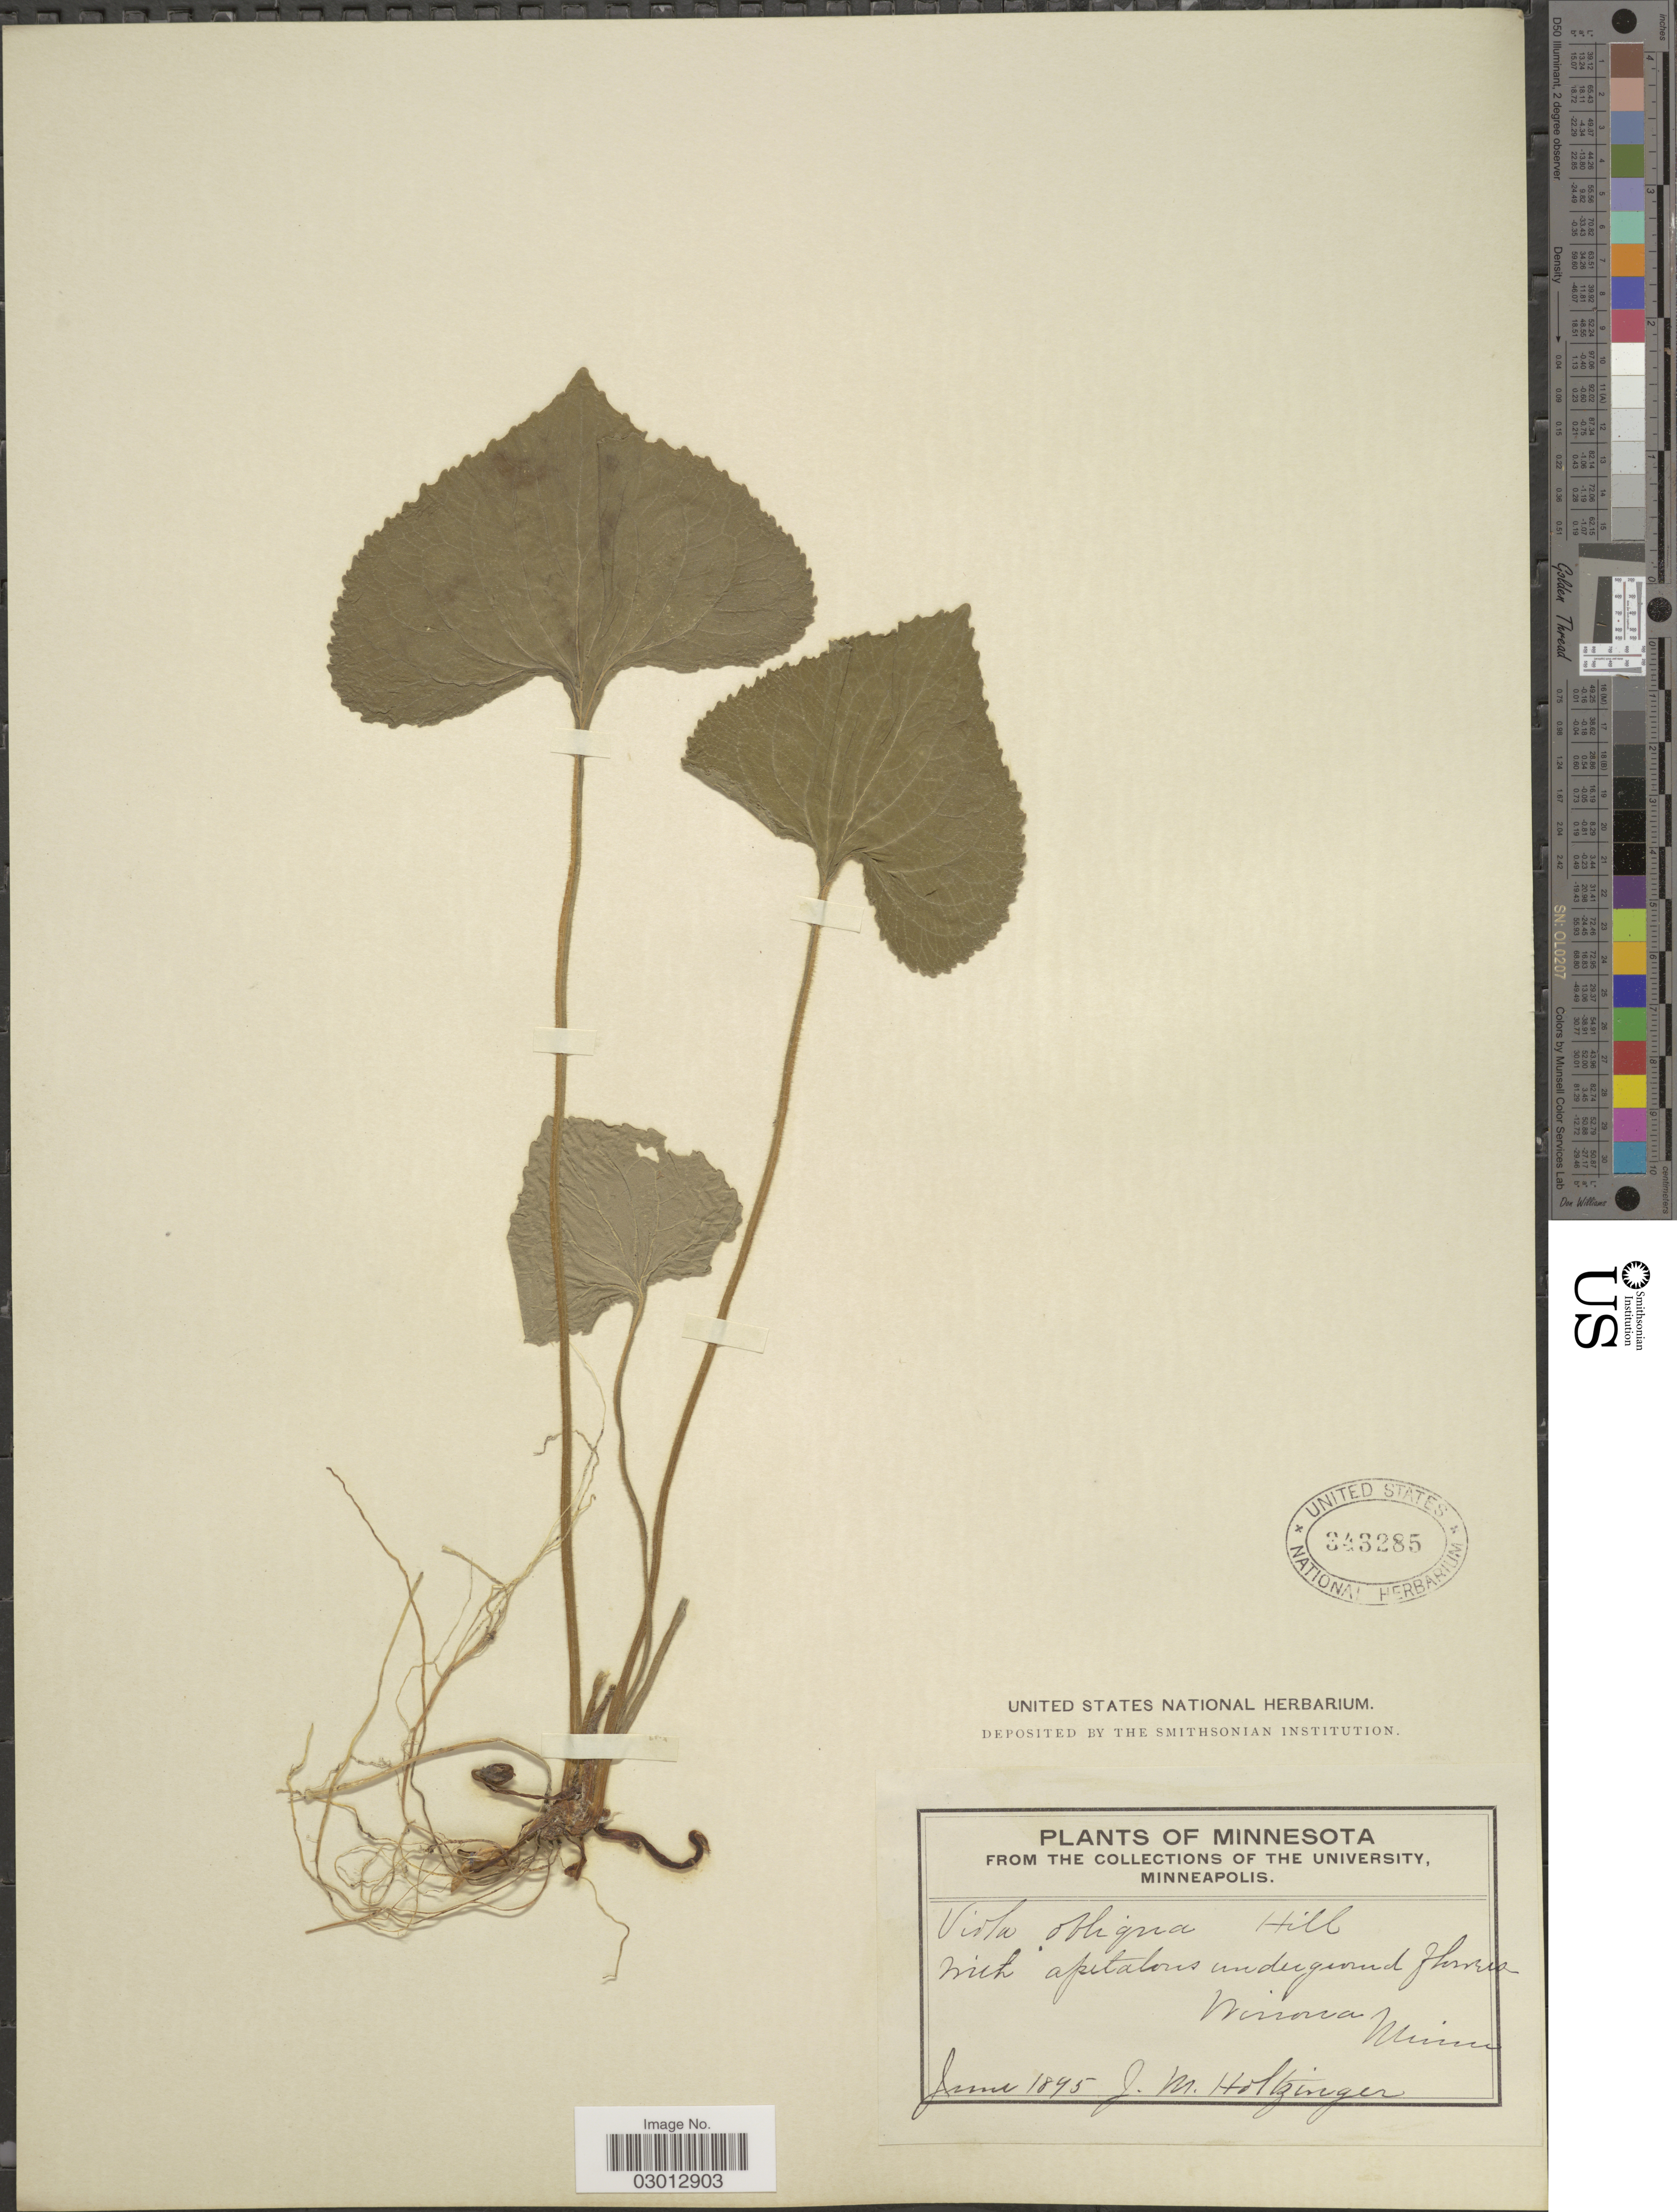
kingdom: Plantae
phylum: Tracheophyta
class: Magnoliopsida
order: Malpighiales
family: Violaceae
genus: Viola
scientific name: Viola papilionacea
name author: Pursh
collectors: J. Holtzinger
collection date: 1895-06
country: United States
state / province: Minnesota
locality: Winona Minn.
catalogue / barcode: US 343285